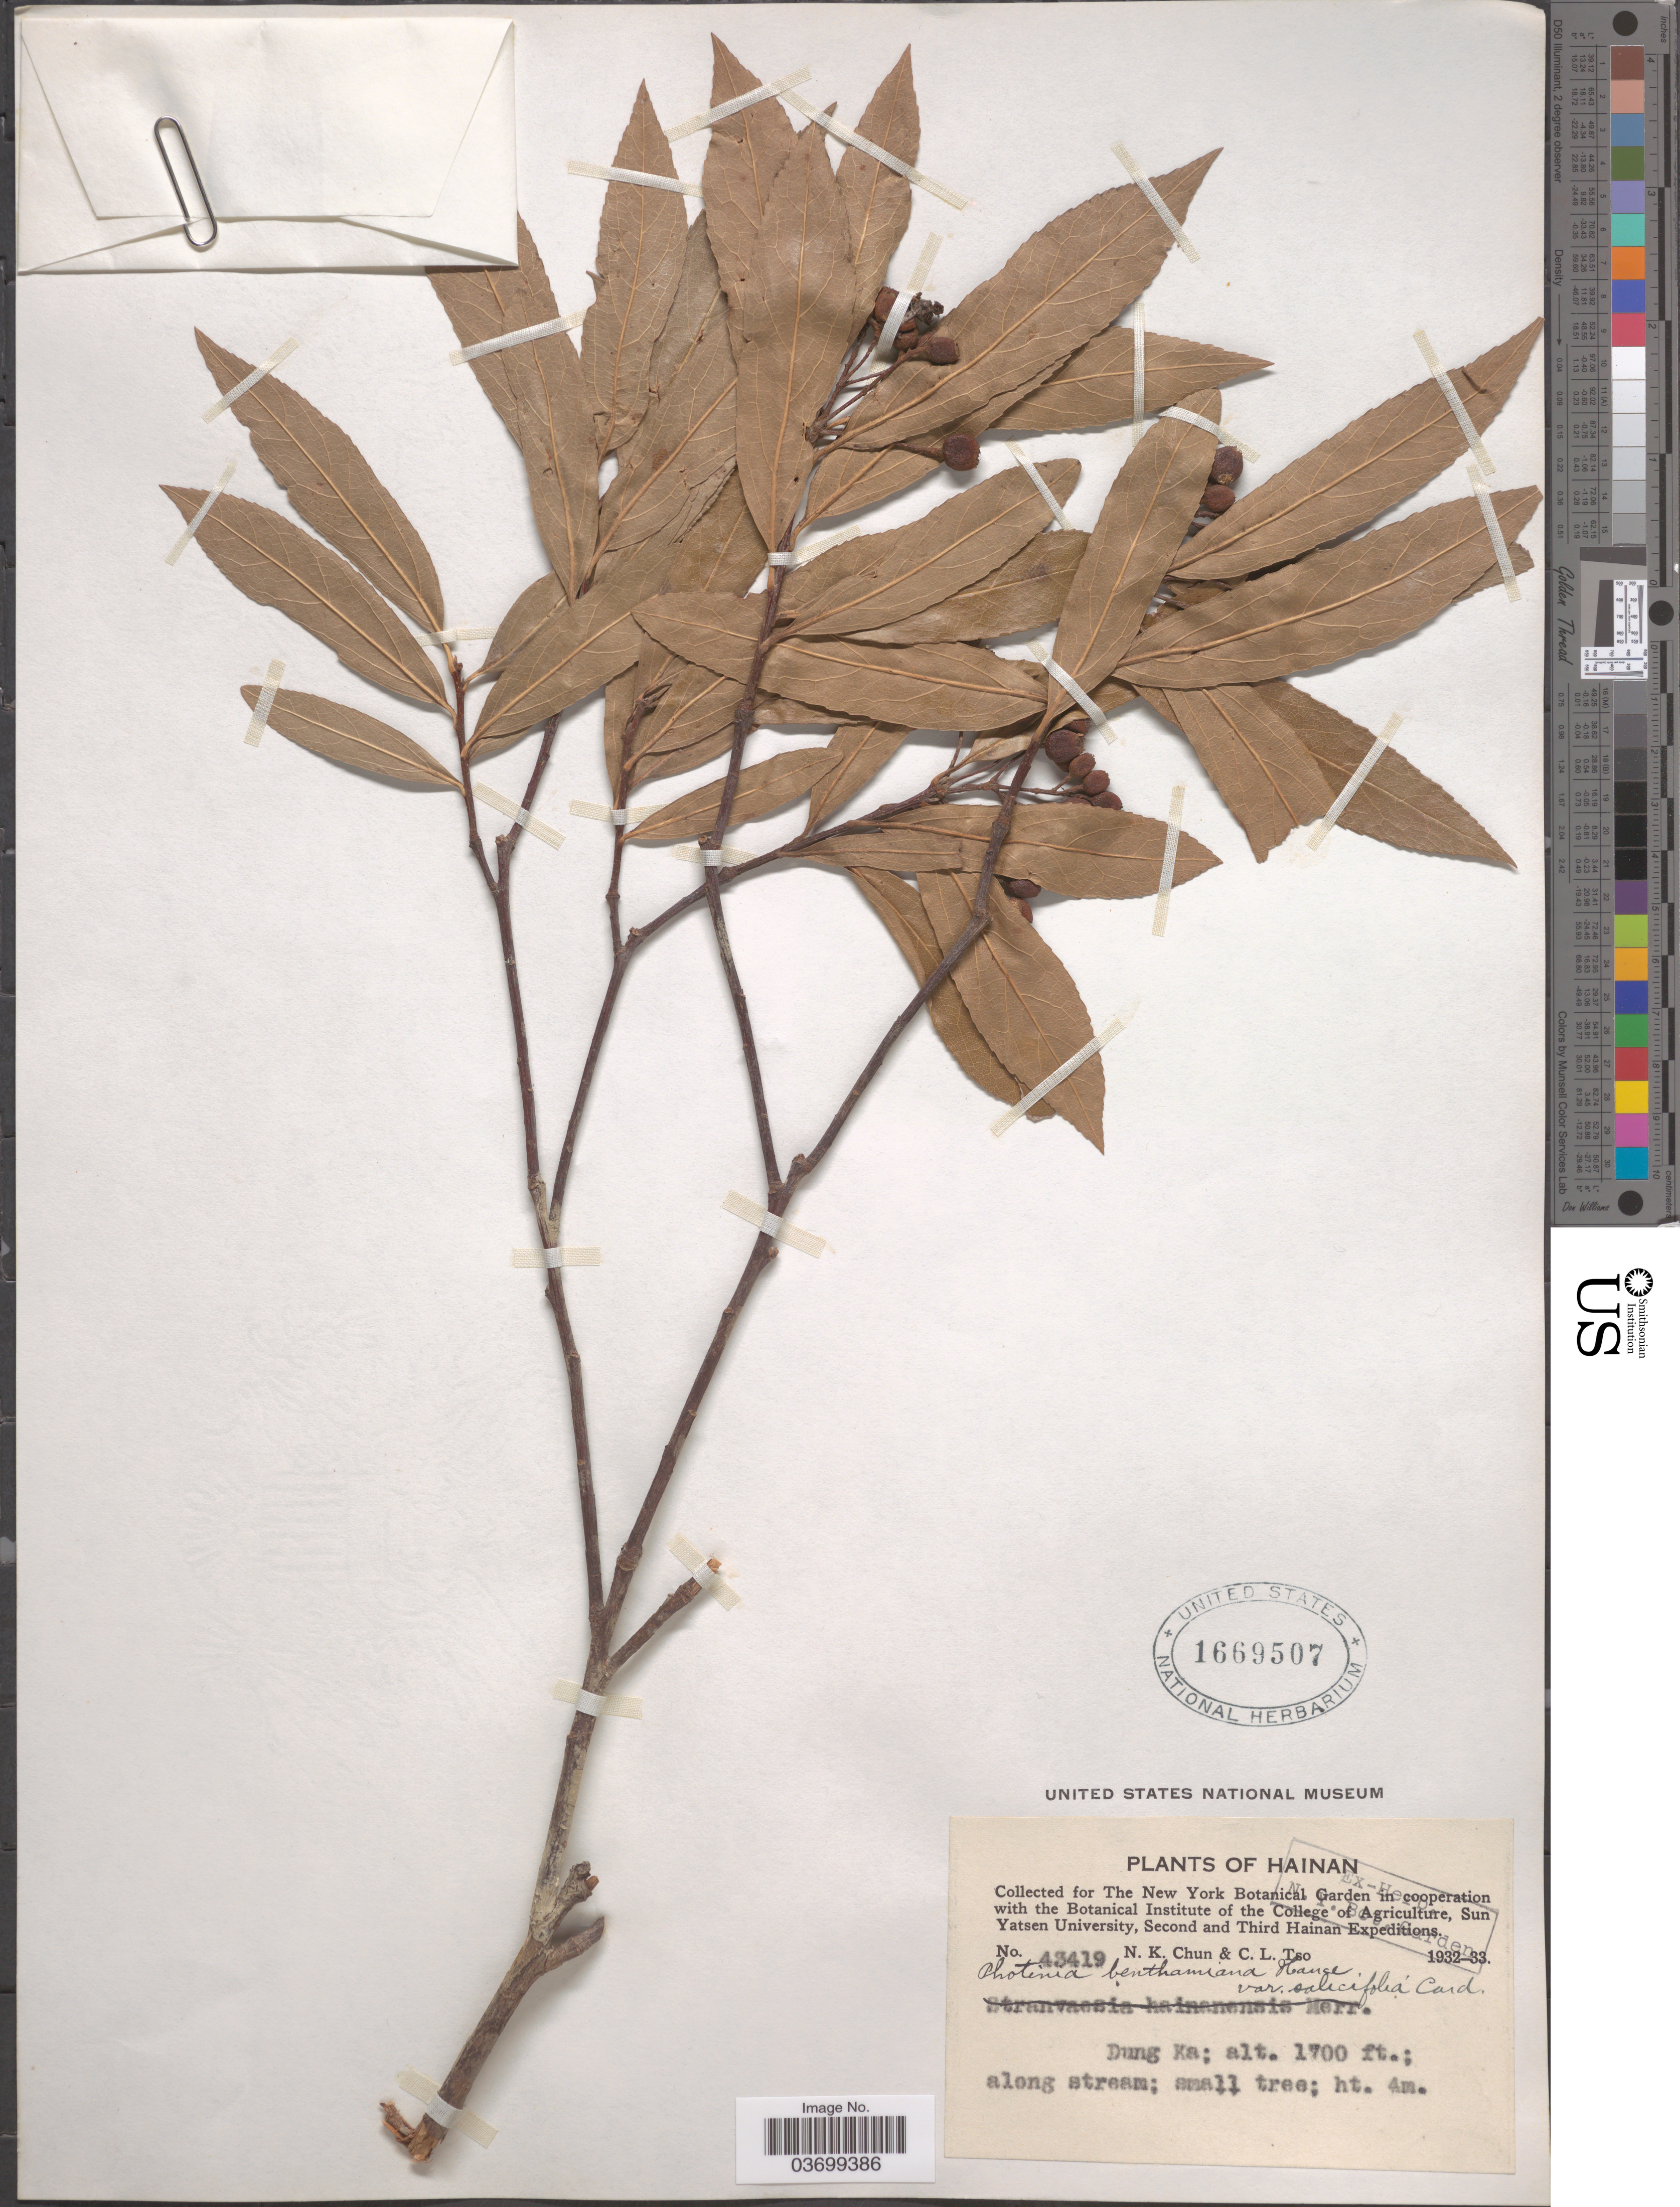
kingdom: Plantae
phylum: Tracheophyta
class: Magnoliopsida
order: Rosales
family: Rosaceae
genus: Photinia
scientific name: Photinia benthamiana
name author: Hance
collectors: N. K. Chun & C. Tso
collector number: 43419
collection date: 1932/1933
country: China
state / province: Hainan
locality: Dung Ka.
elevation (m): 518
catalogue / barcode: US 1669507